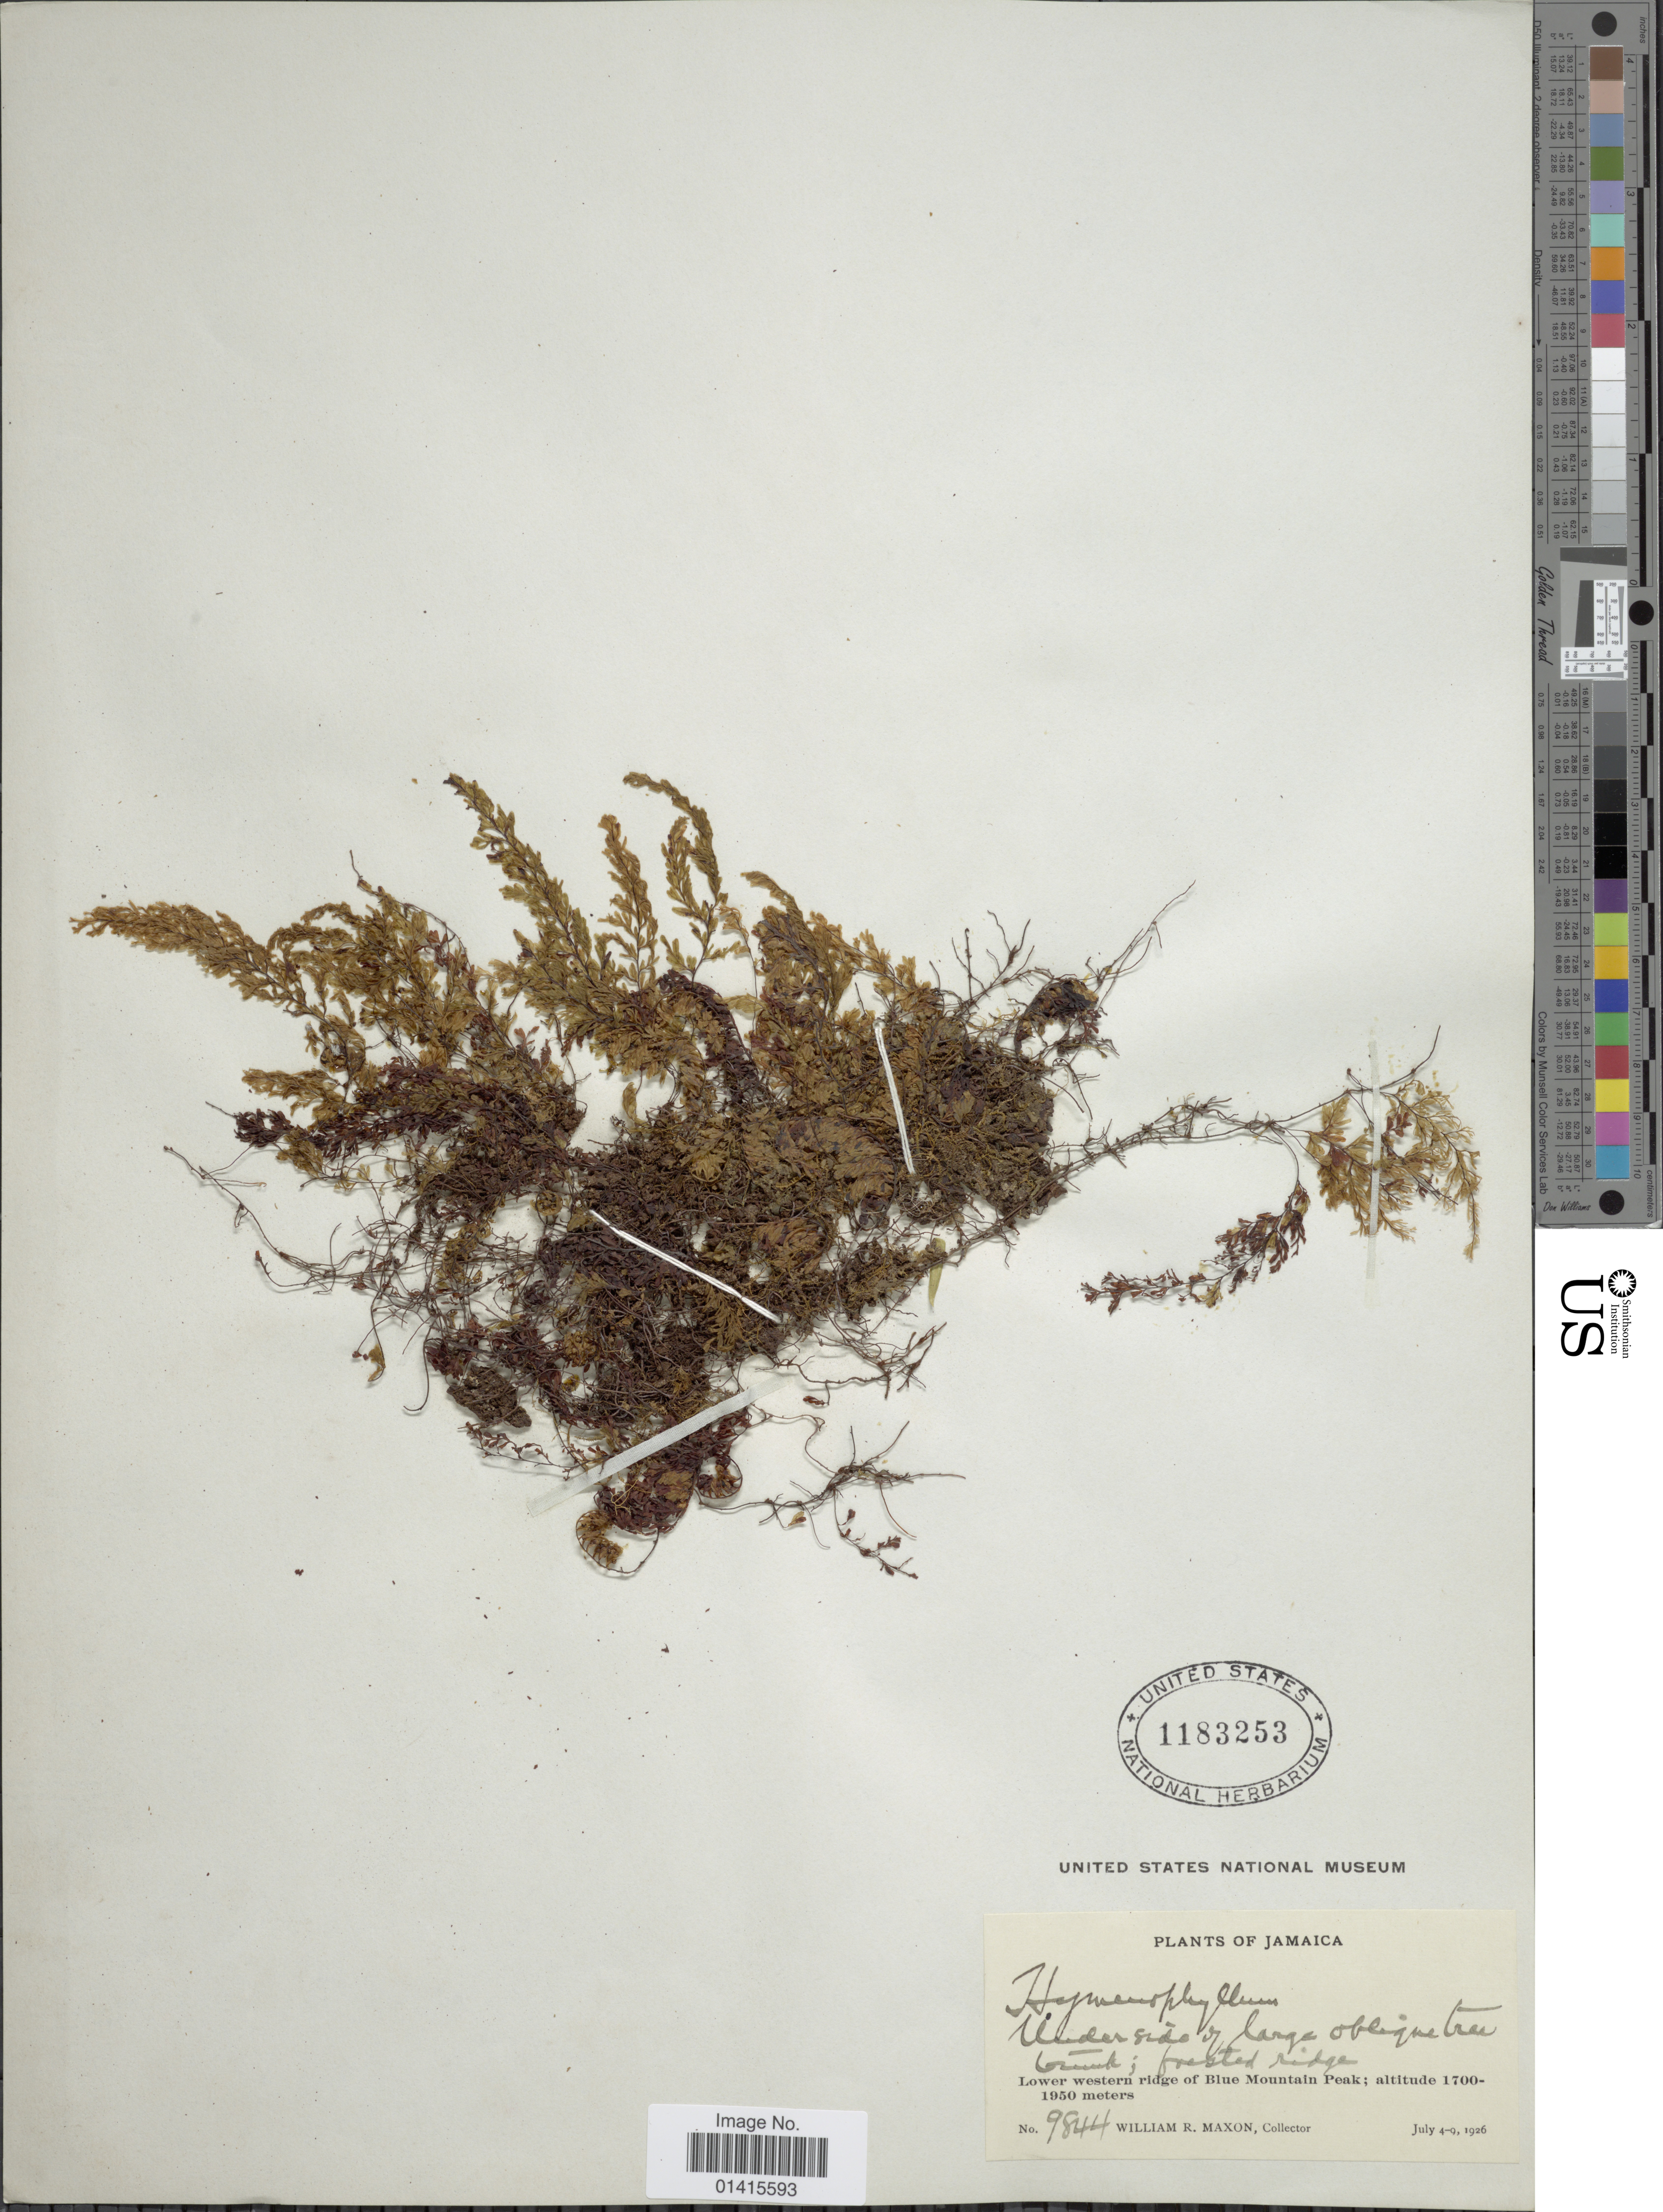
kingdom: Plantae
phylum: Tracheophyta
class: Polypodiopsida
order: Hymenophyllales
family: Hymenophyllaceae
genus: Hymenophyllum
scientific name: Hymenophyllum undulatum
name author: (Sw.) Sw.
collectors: W. R. Maxon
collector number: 9844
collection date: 1926-07-04/1926-07-09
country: Jamaica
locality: Lower western ridge of Blue Mountain Peak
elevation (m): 1700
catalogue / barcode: US 1183253